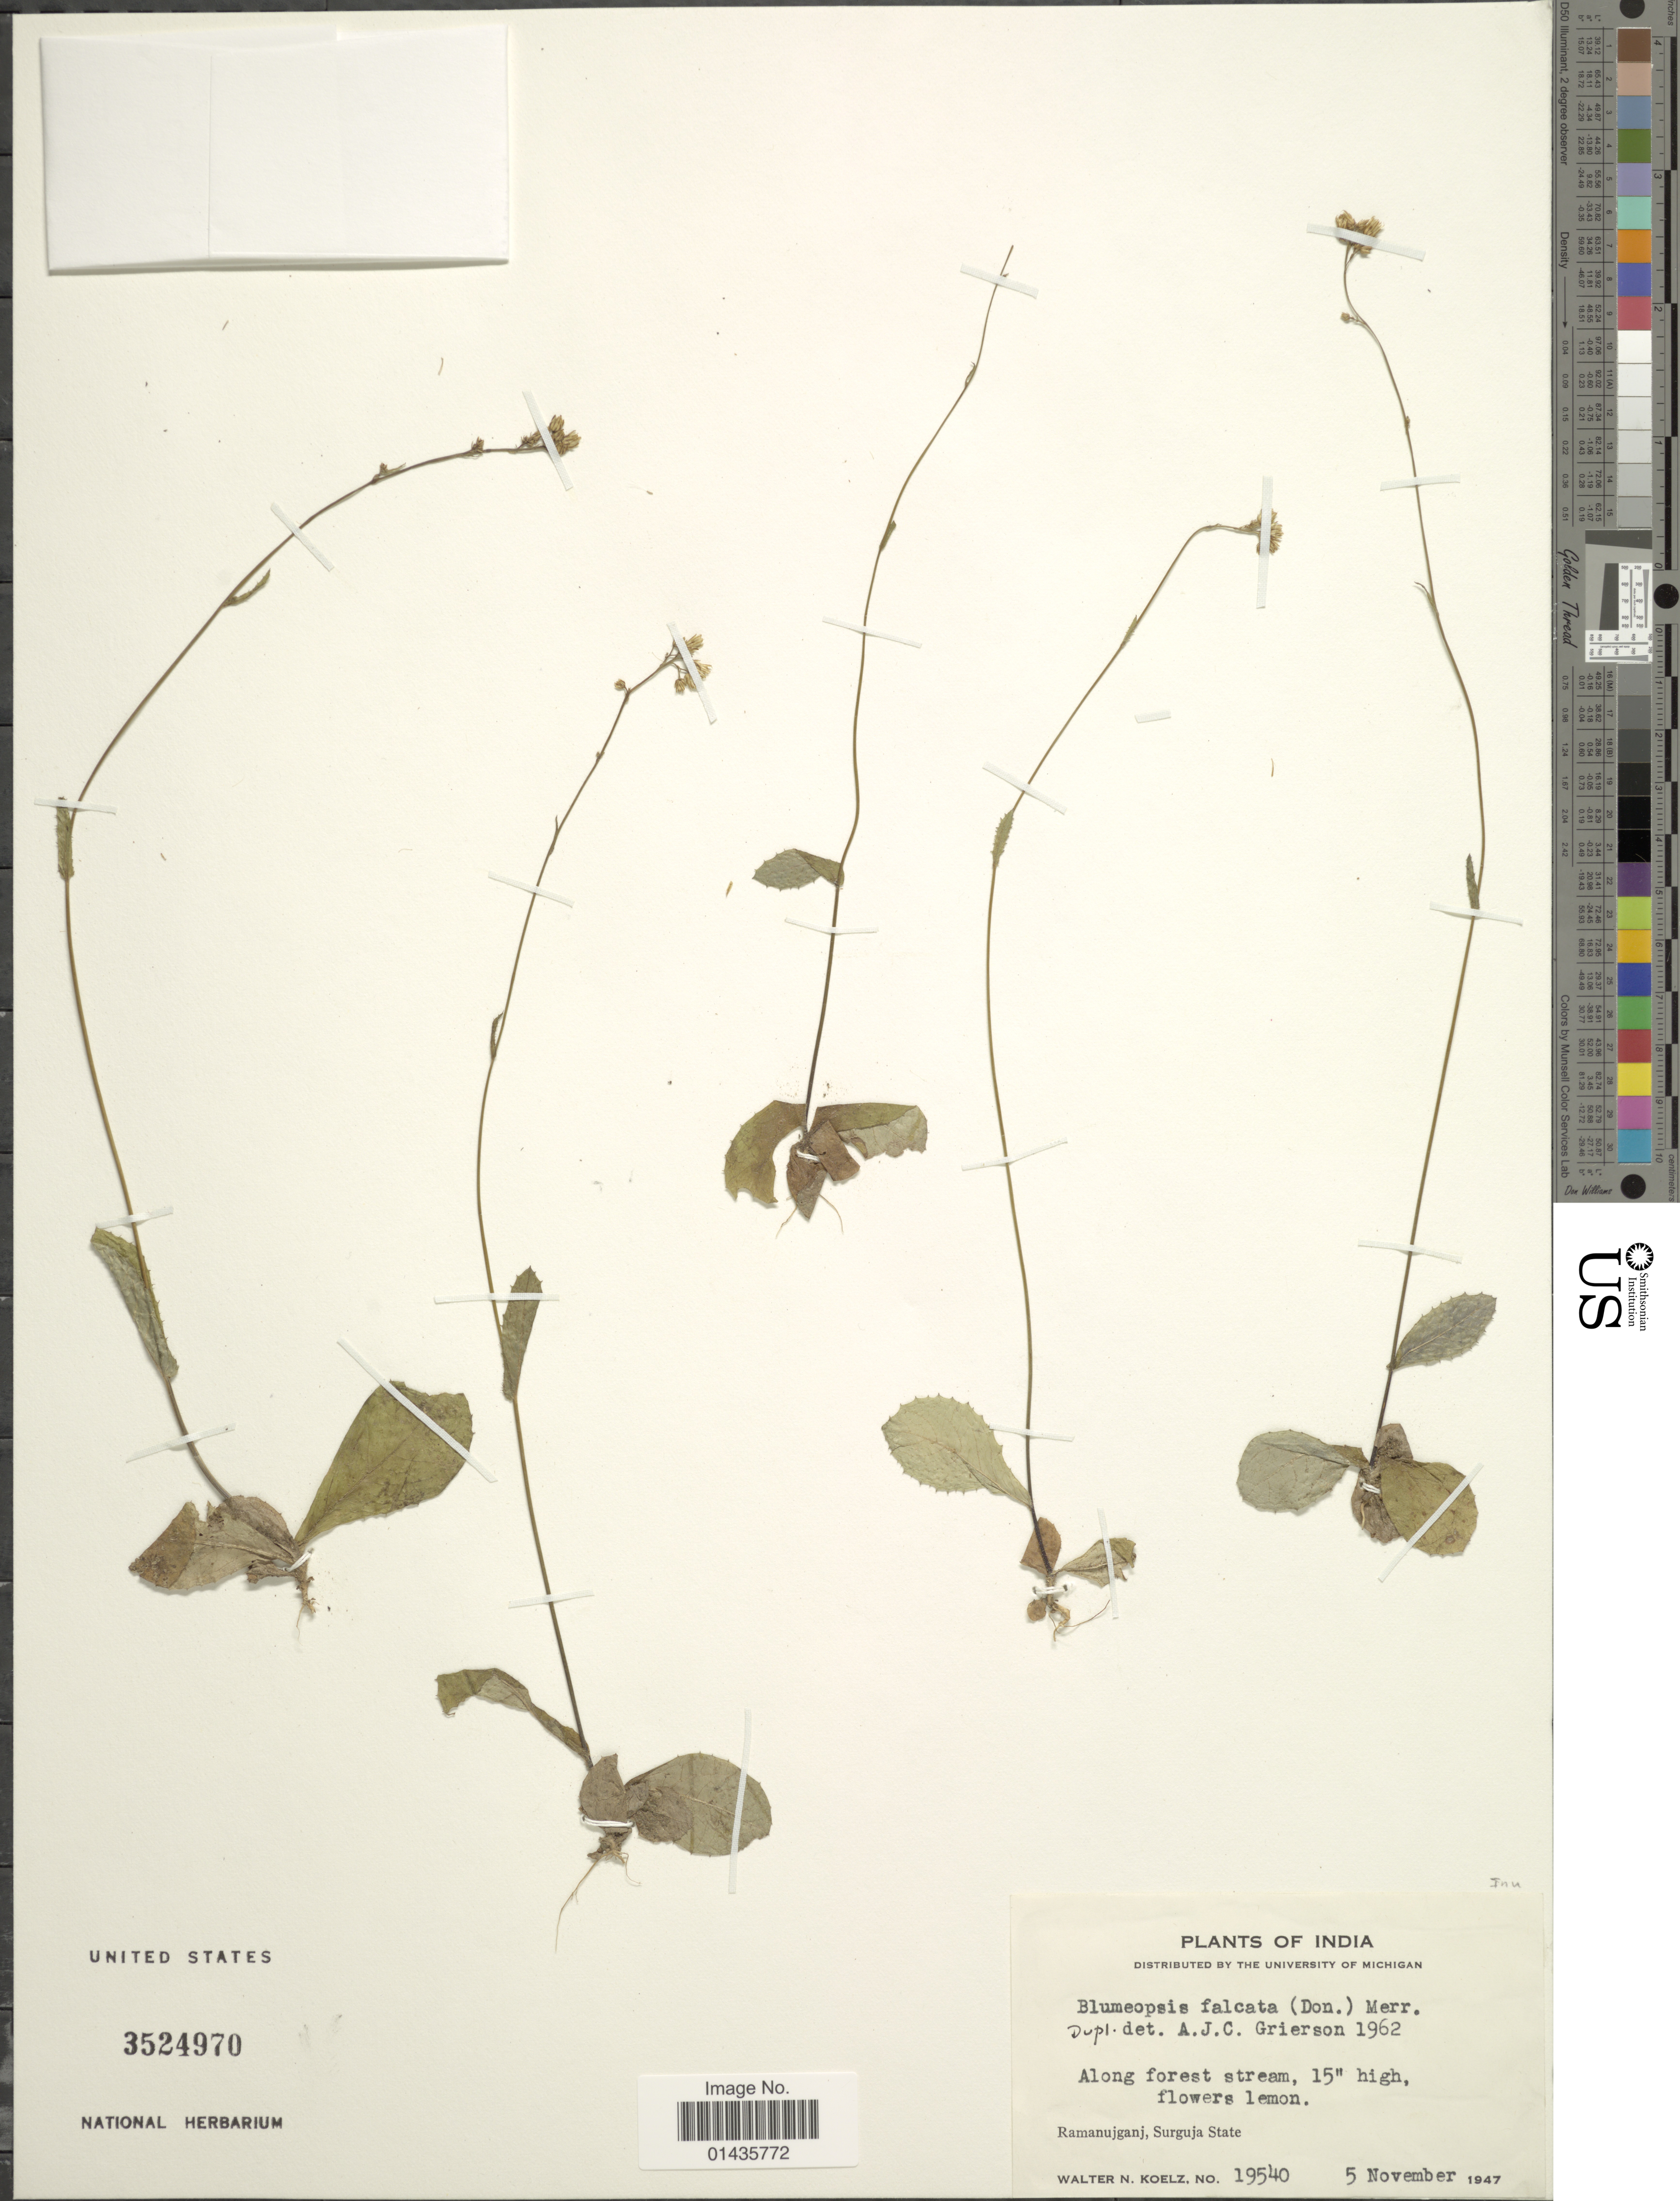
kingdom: Plantae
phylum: Tracheophyta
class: Magnoliopsida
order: Asterales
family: Asteraceae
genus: Blumeopsis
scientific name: Blumeopsis falcata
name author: (D. Don) Merr.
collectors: W. N. Koelz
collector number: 19540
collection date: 1947-11-05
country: India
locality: Ramanujganj, Surguja State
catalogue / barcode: US 3524970